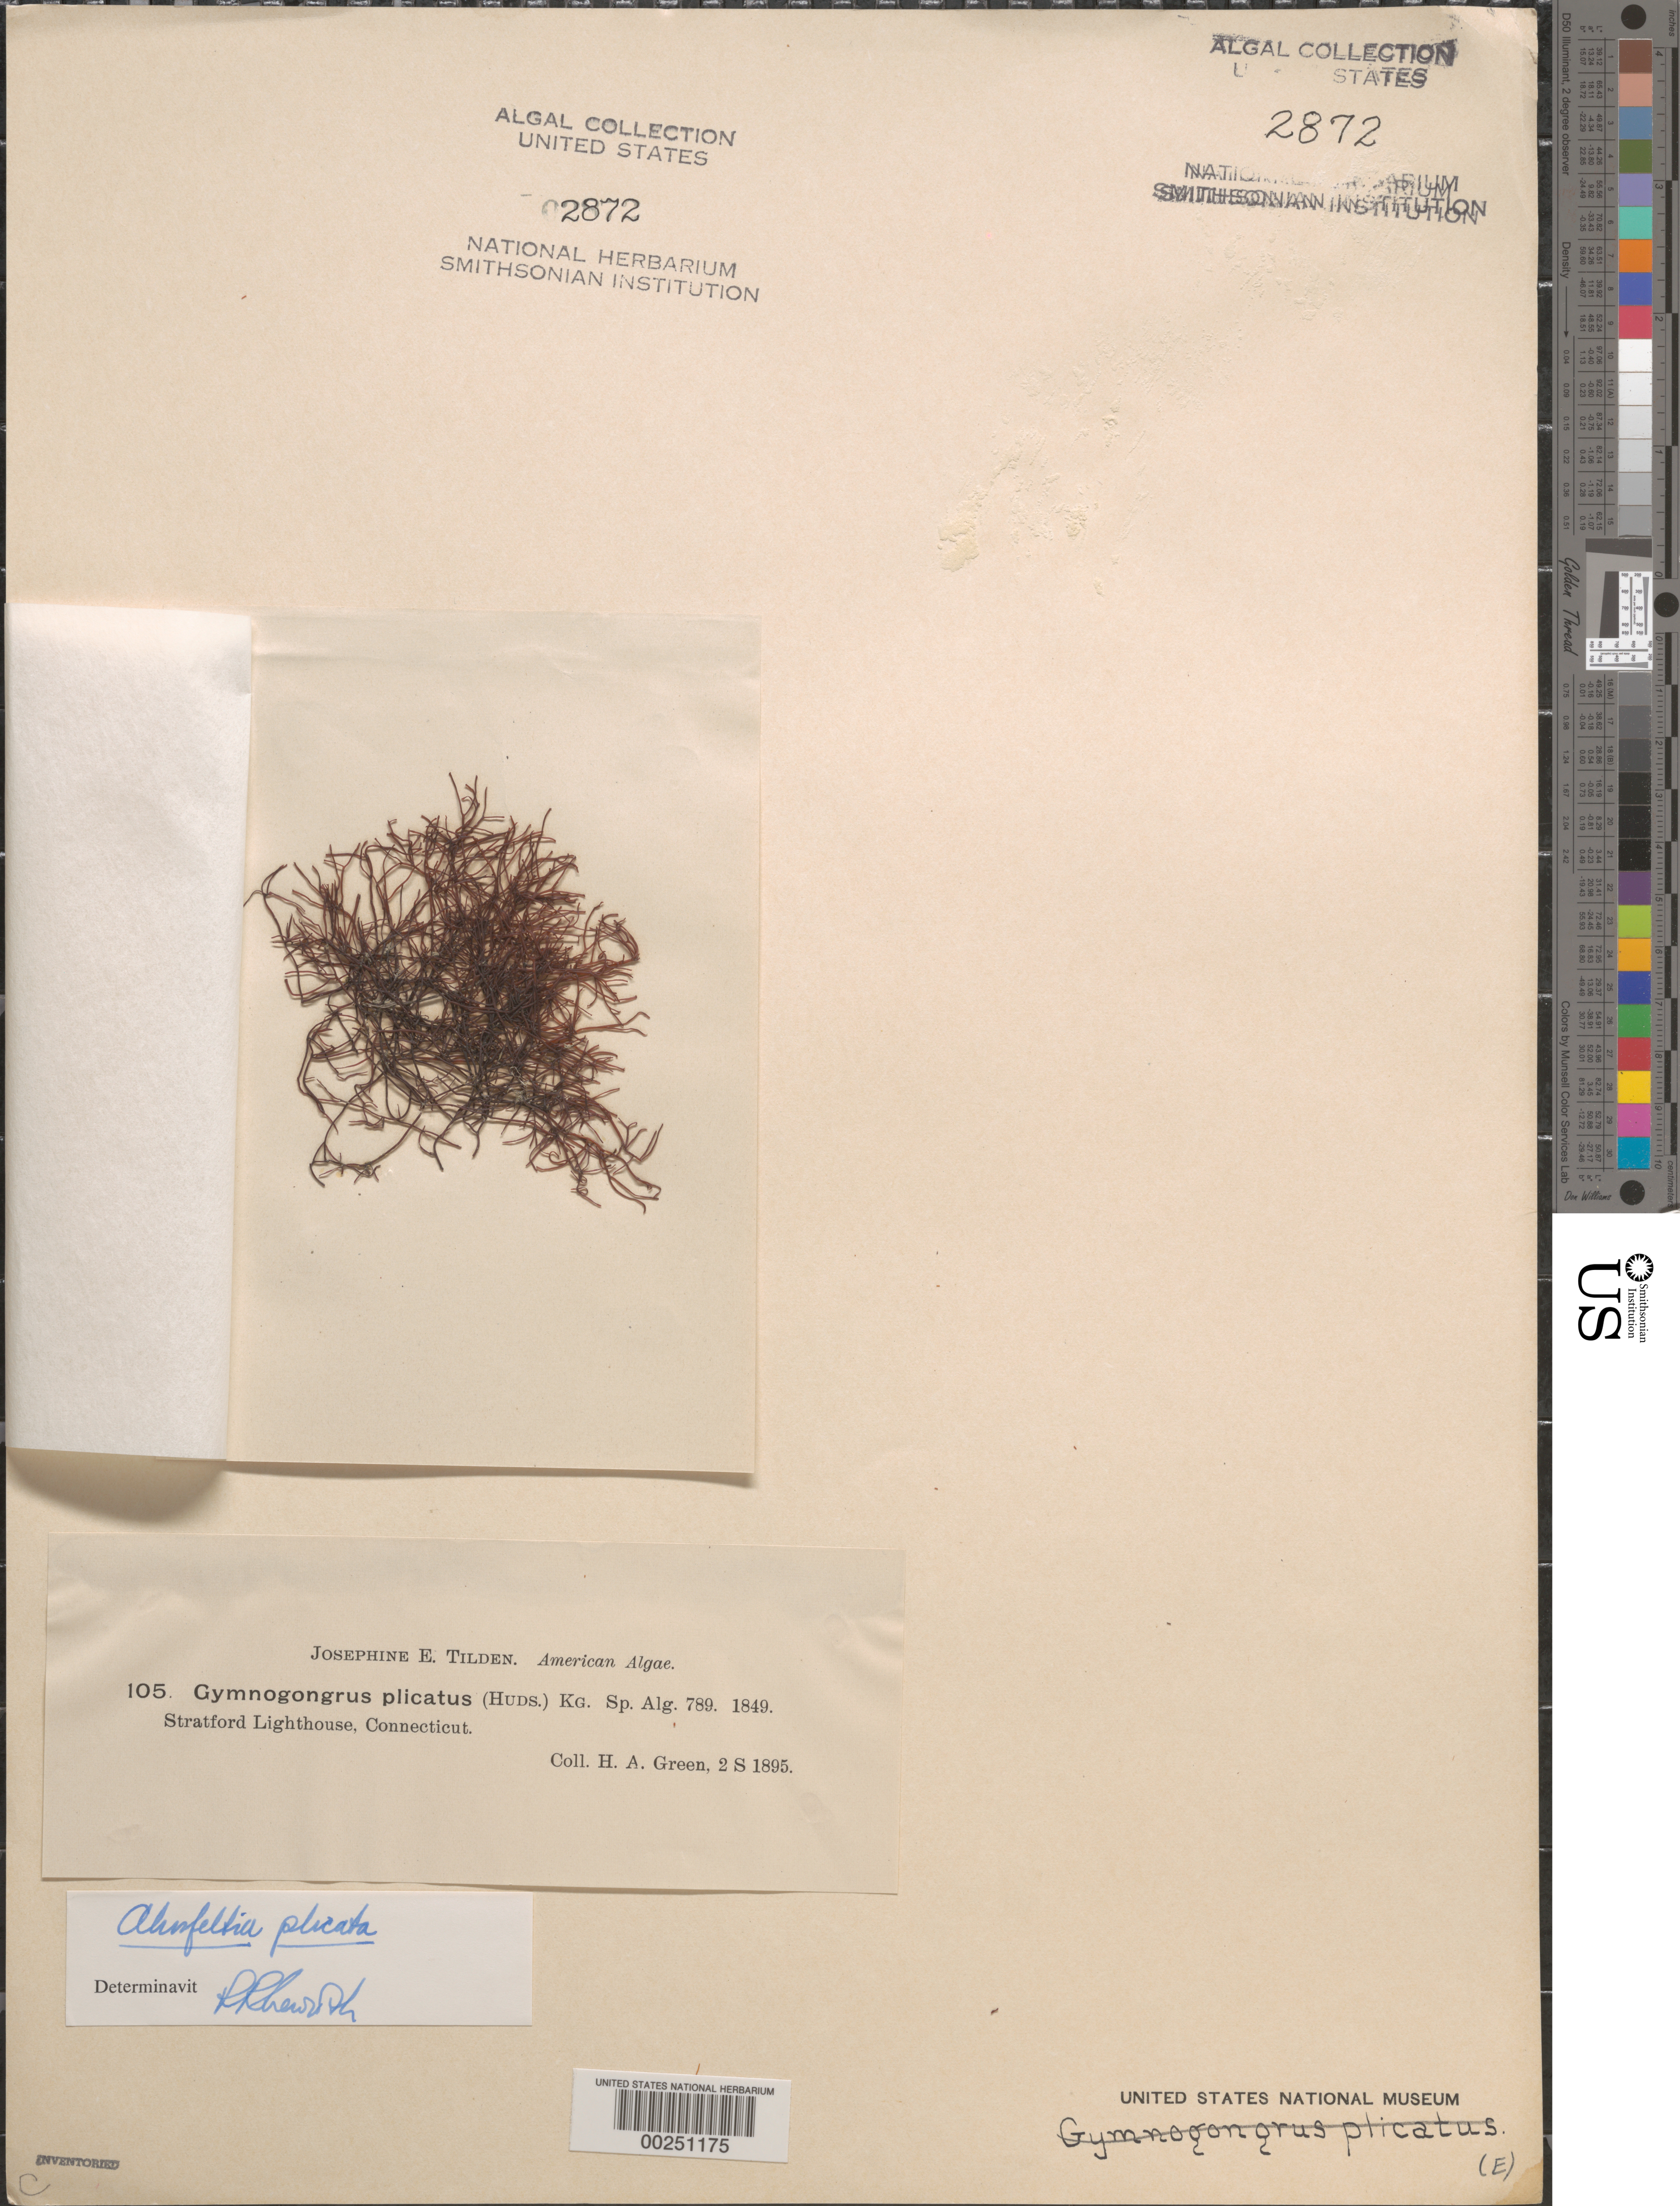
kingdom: Plantae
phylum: Rhodophyta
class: Florideophyceae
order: Ahnfeltiales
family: Ahnfeltiaceae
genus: Ahnfeltia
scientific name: Ahnfeltia plicata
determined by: Newroth, P. R.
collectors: H. Green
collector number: JET 105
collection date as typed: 02 Sep 1895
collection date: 1895-09-02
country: United States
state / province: Connecticut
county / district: Fairfield County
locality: Stratford Lighthouse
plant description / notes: Tilden, American Algae, as Gymnogongrus plicatus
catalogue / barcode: US 2872